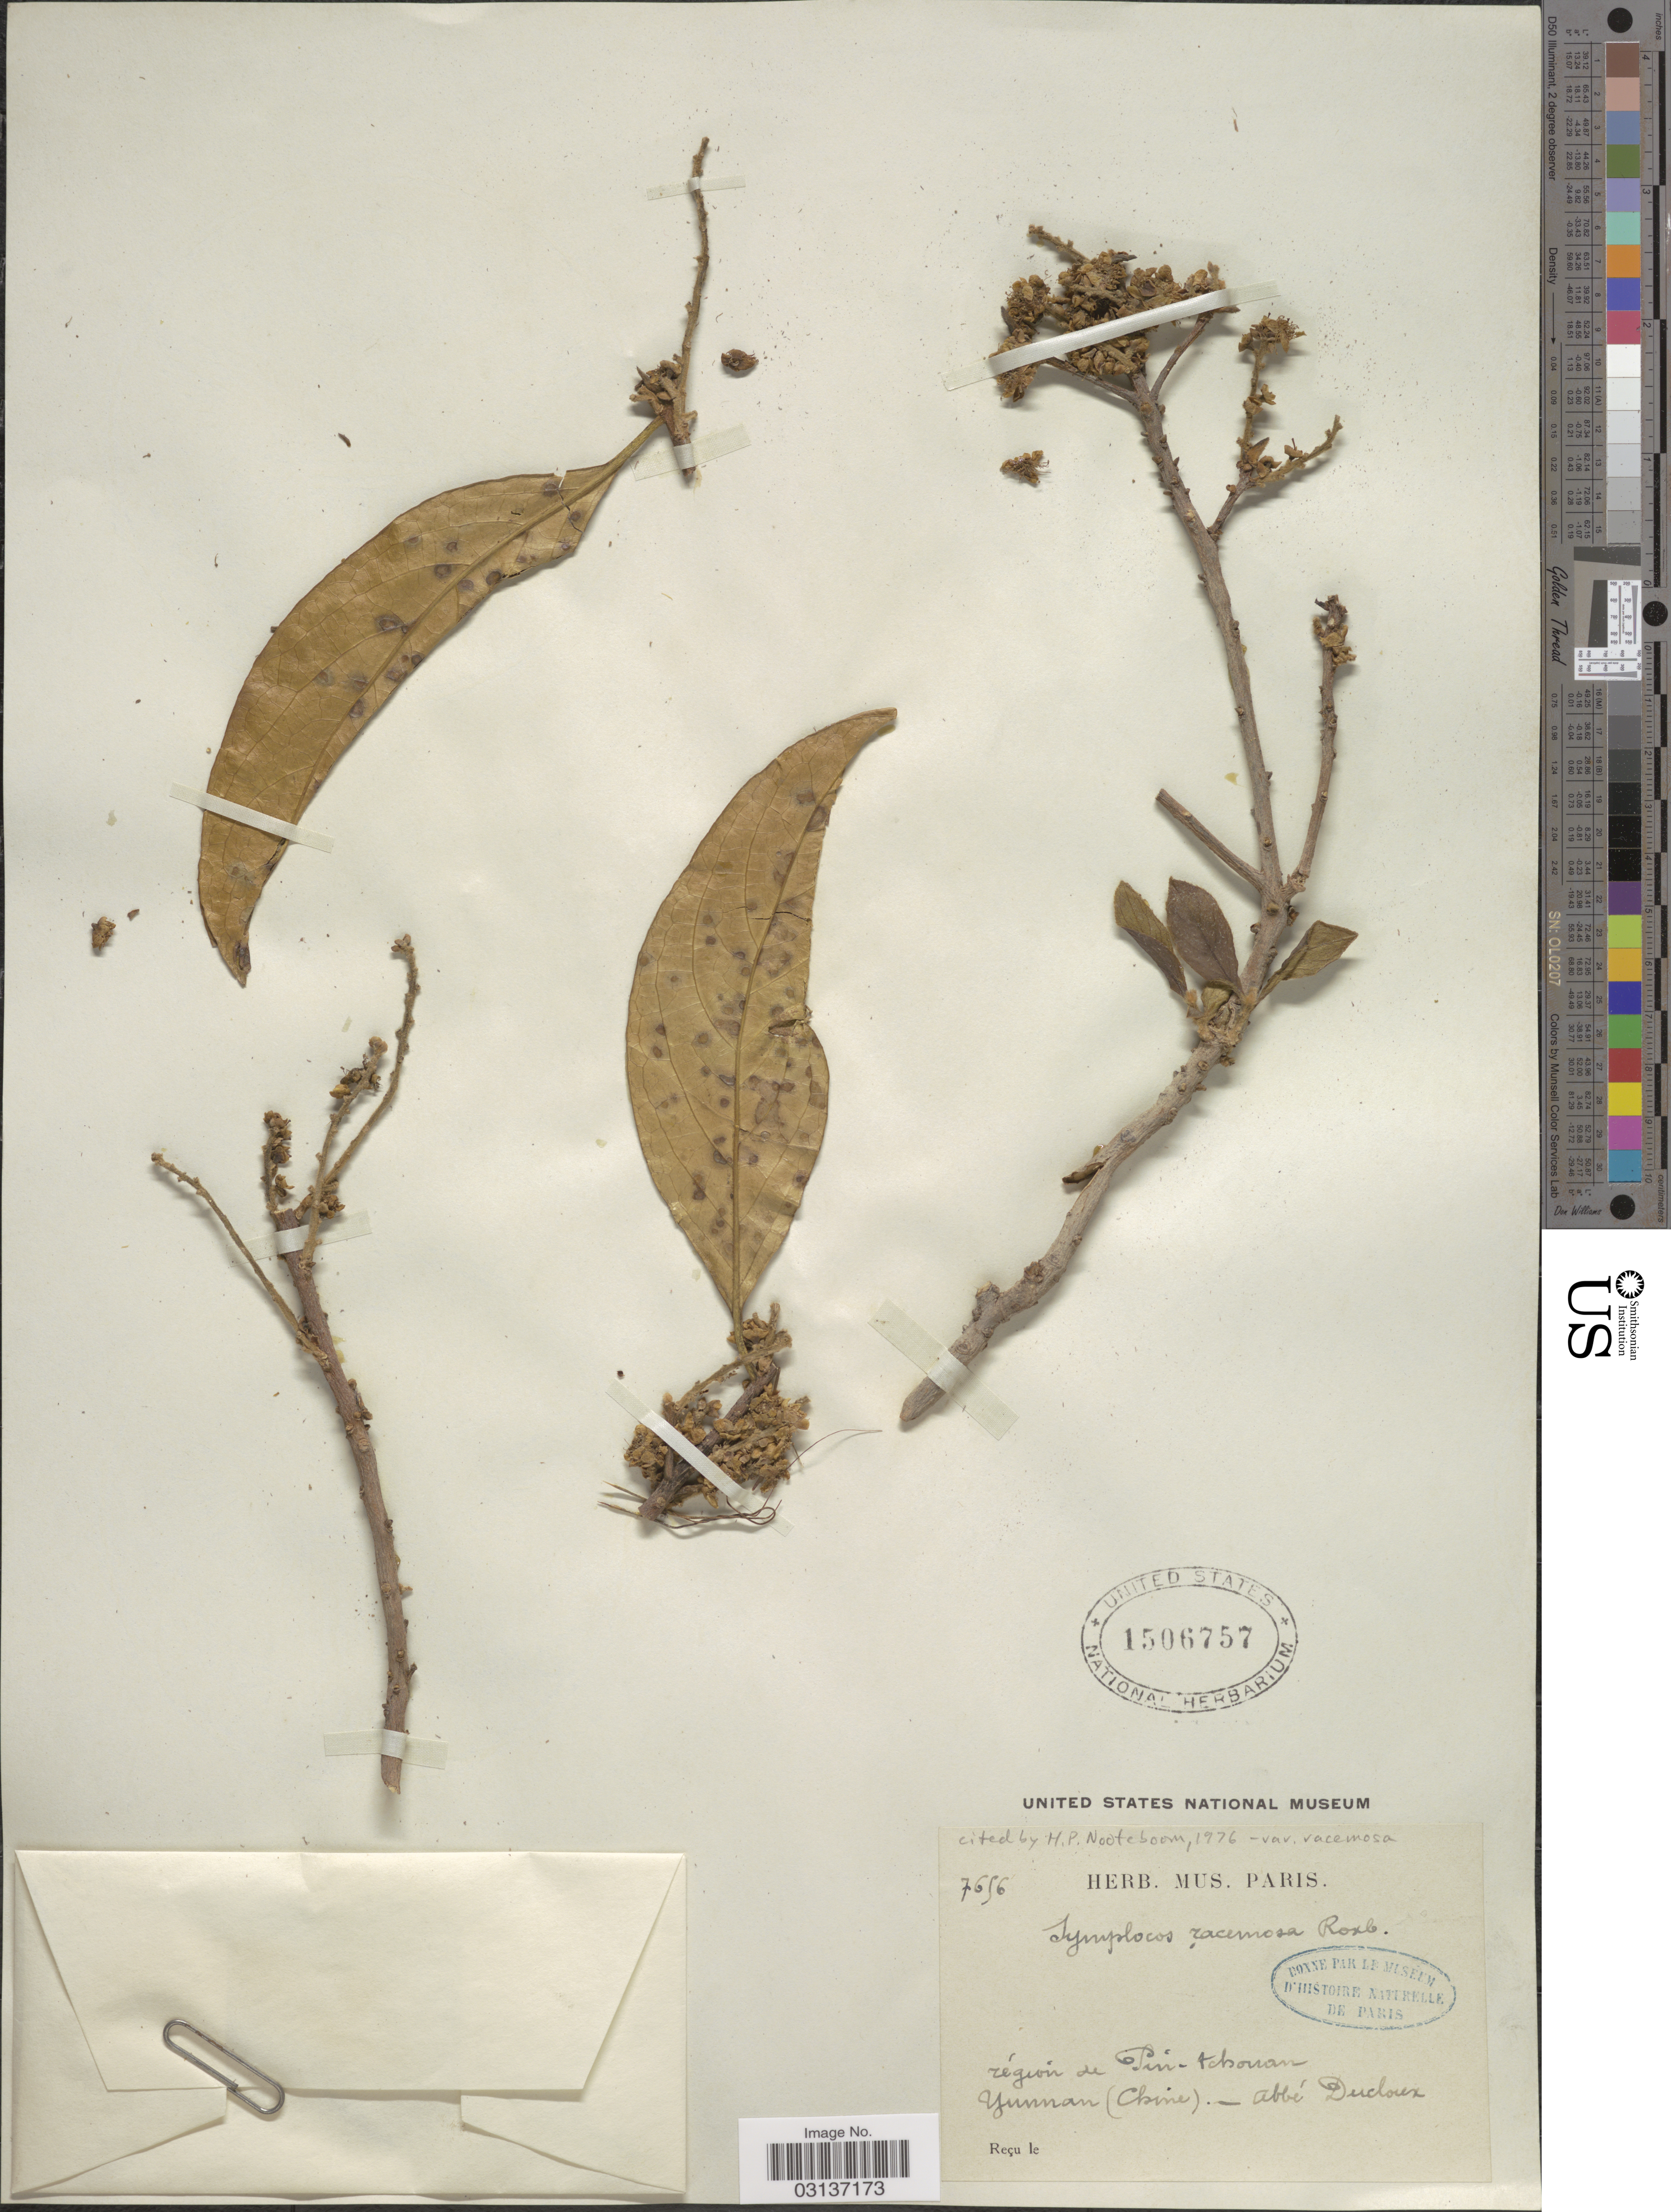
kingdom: Plantae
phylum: Tracheophyta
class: Magnoliopsida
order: Ericales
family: Symplocaceae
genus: Symplocos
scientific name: Symplocos racemosa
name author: Roxb.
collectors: F. Ducloux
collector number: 7656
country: China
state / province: Yunnan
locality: Région de Pin-tchouan.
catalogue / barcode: US 1506757